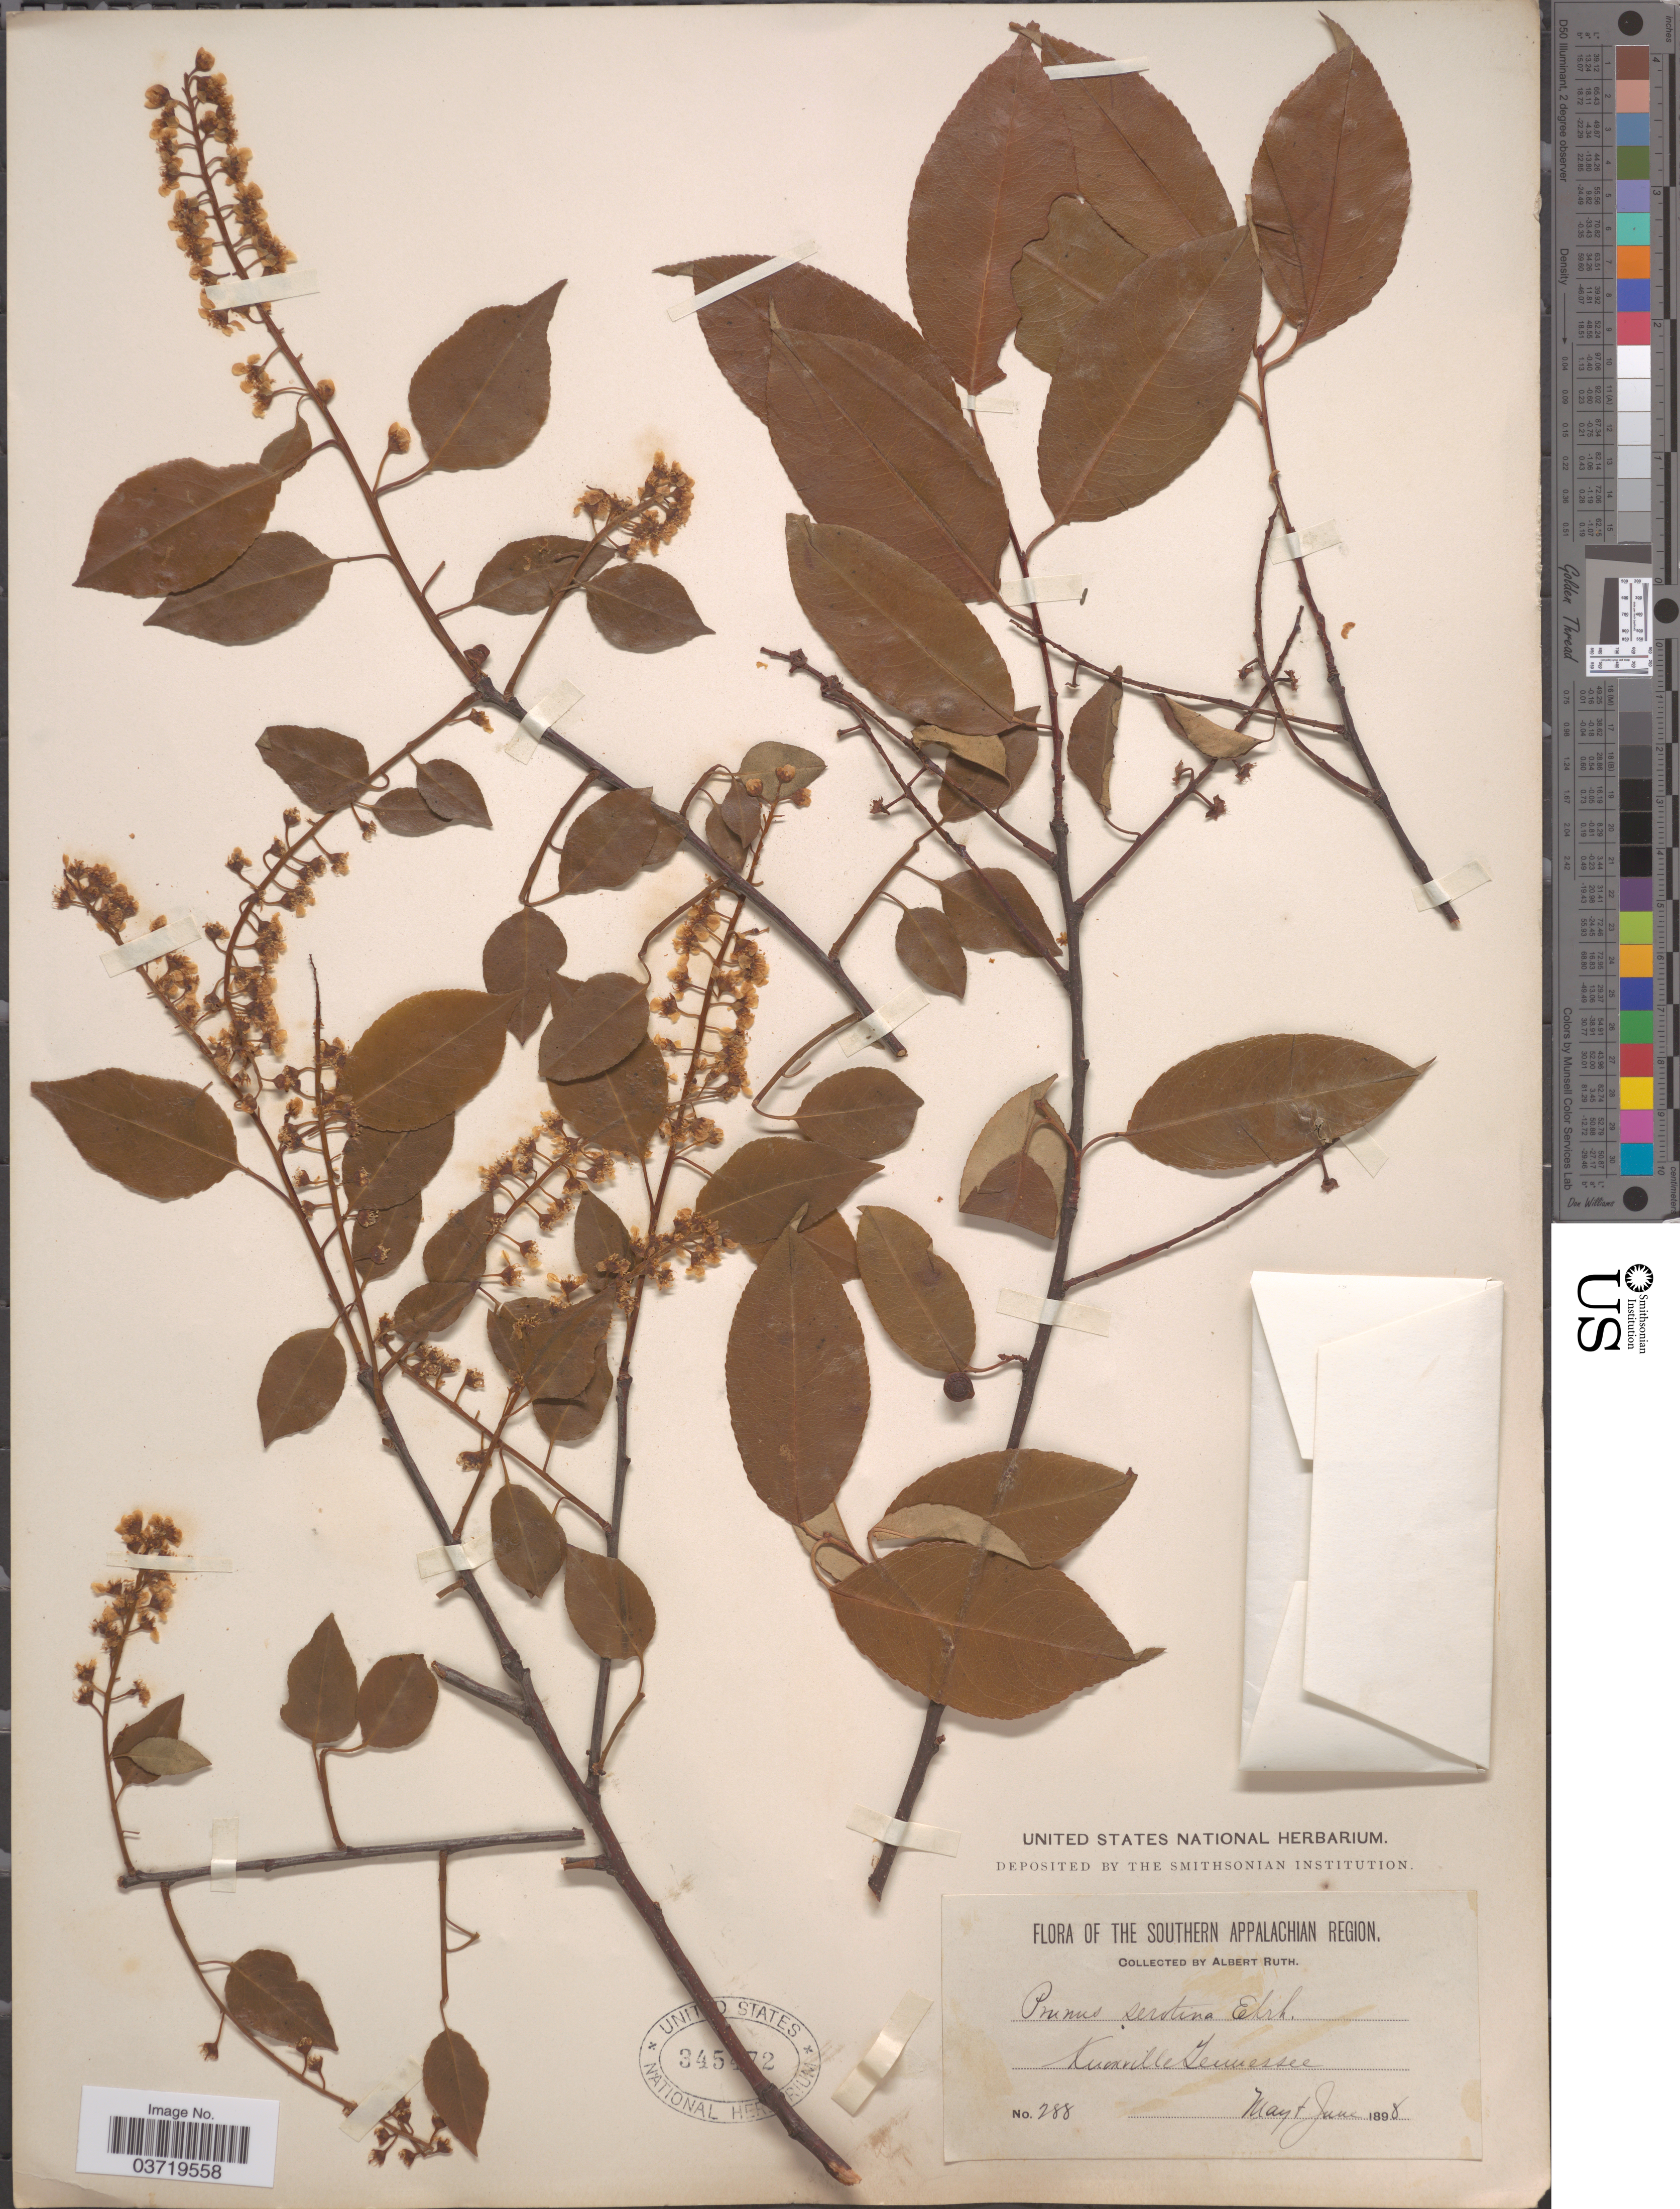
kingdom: Plantae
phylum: Tracheophyta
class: Magnoliopsida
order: Rosales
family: Rosaceae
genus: Prunus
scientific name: Prunus serotina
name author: Ehrh.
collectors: A. Ruth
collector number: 288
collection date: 1898-05/1898-06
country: United States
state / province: Tennessee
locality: The Southern Appalachian Region. Knoxville.